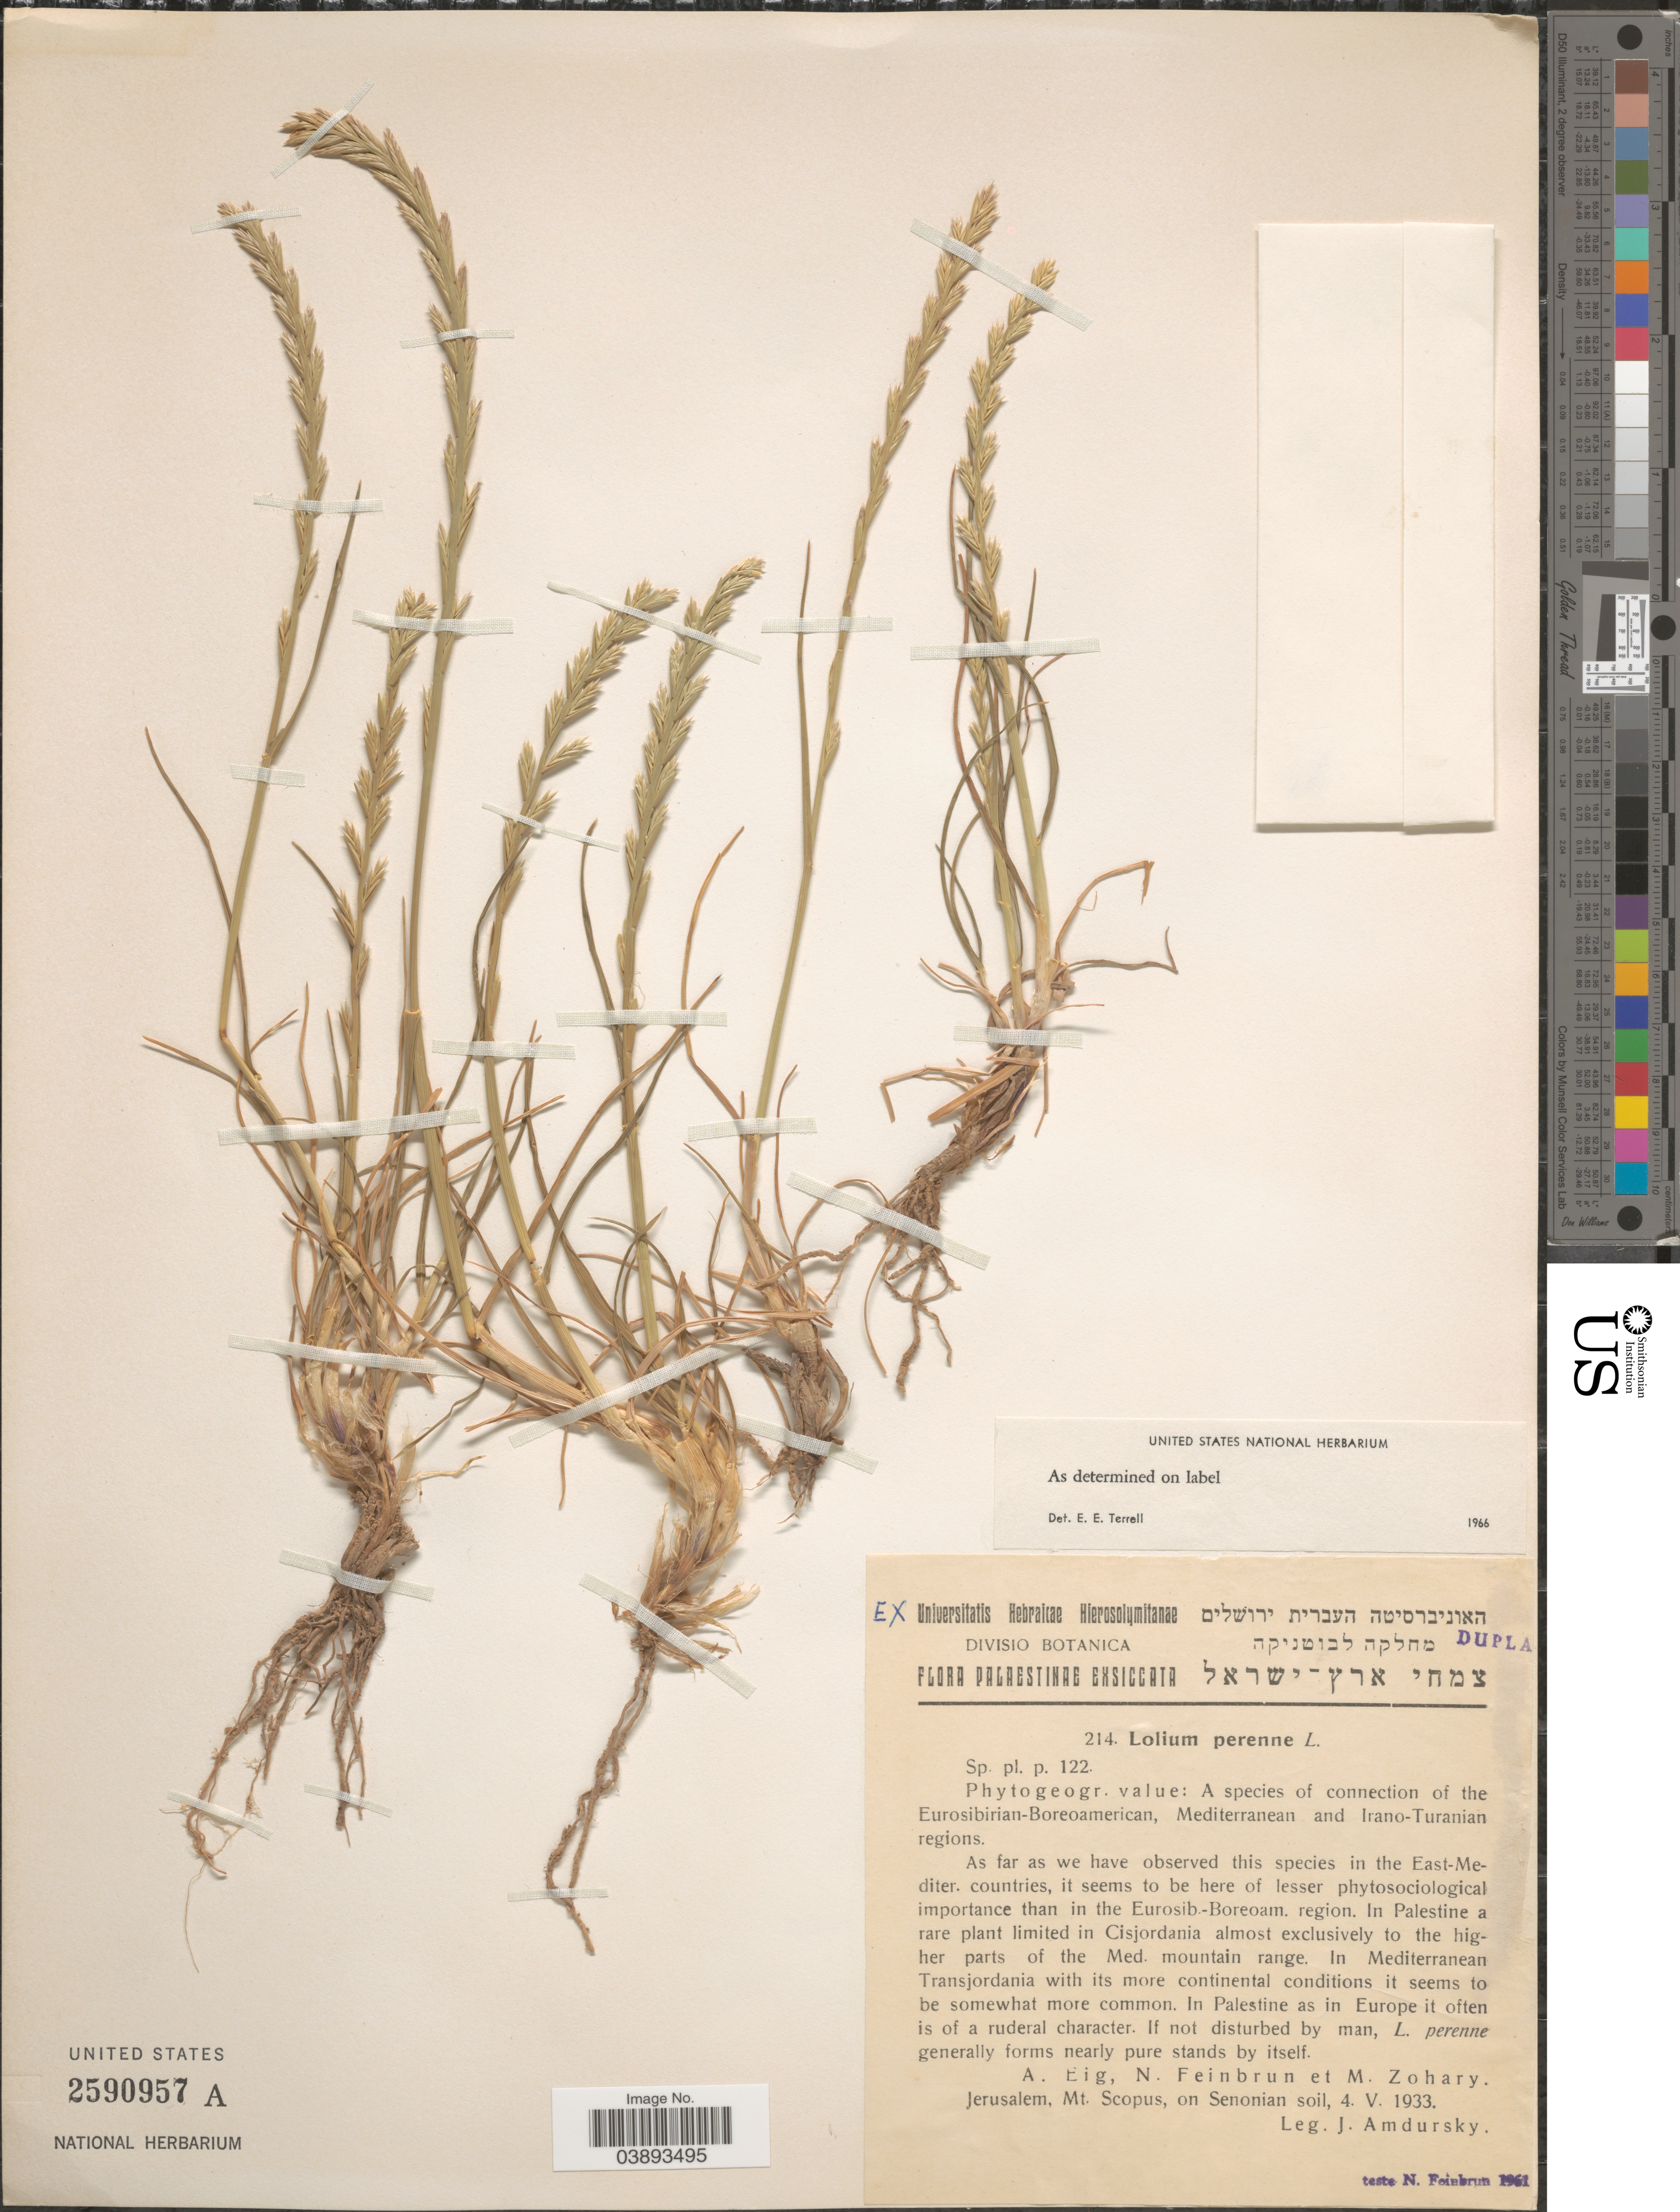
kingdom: Plantae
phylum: Tracheophyta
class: Liliopsida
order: Poales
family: Poaceae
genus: Lolium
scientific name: Lolium perenne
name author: L.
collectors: I. Amdursky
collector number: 214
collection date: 1933-05-04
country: Israel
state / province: Jerusalem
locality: Palaestinae. Mt. Scopus, on Senonian soil.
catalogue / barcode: US 2590957A